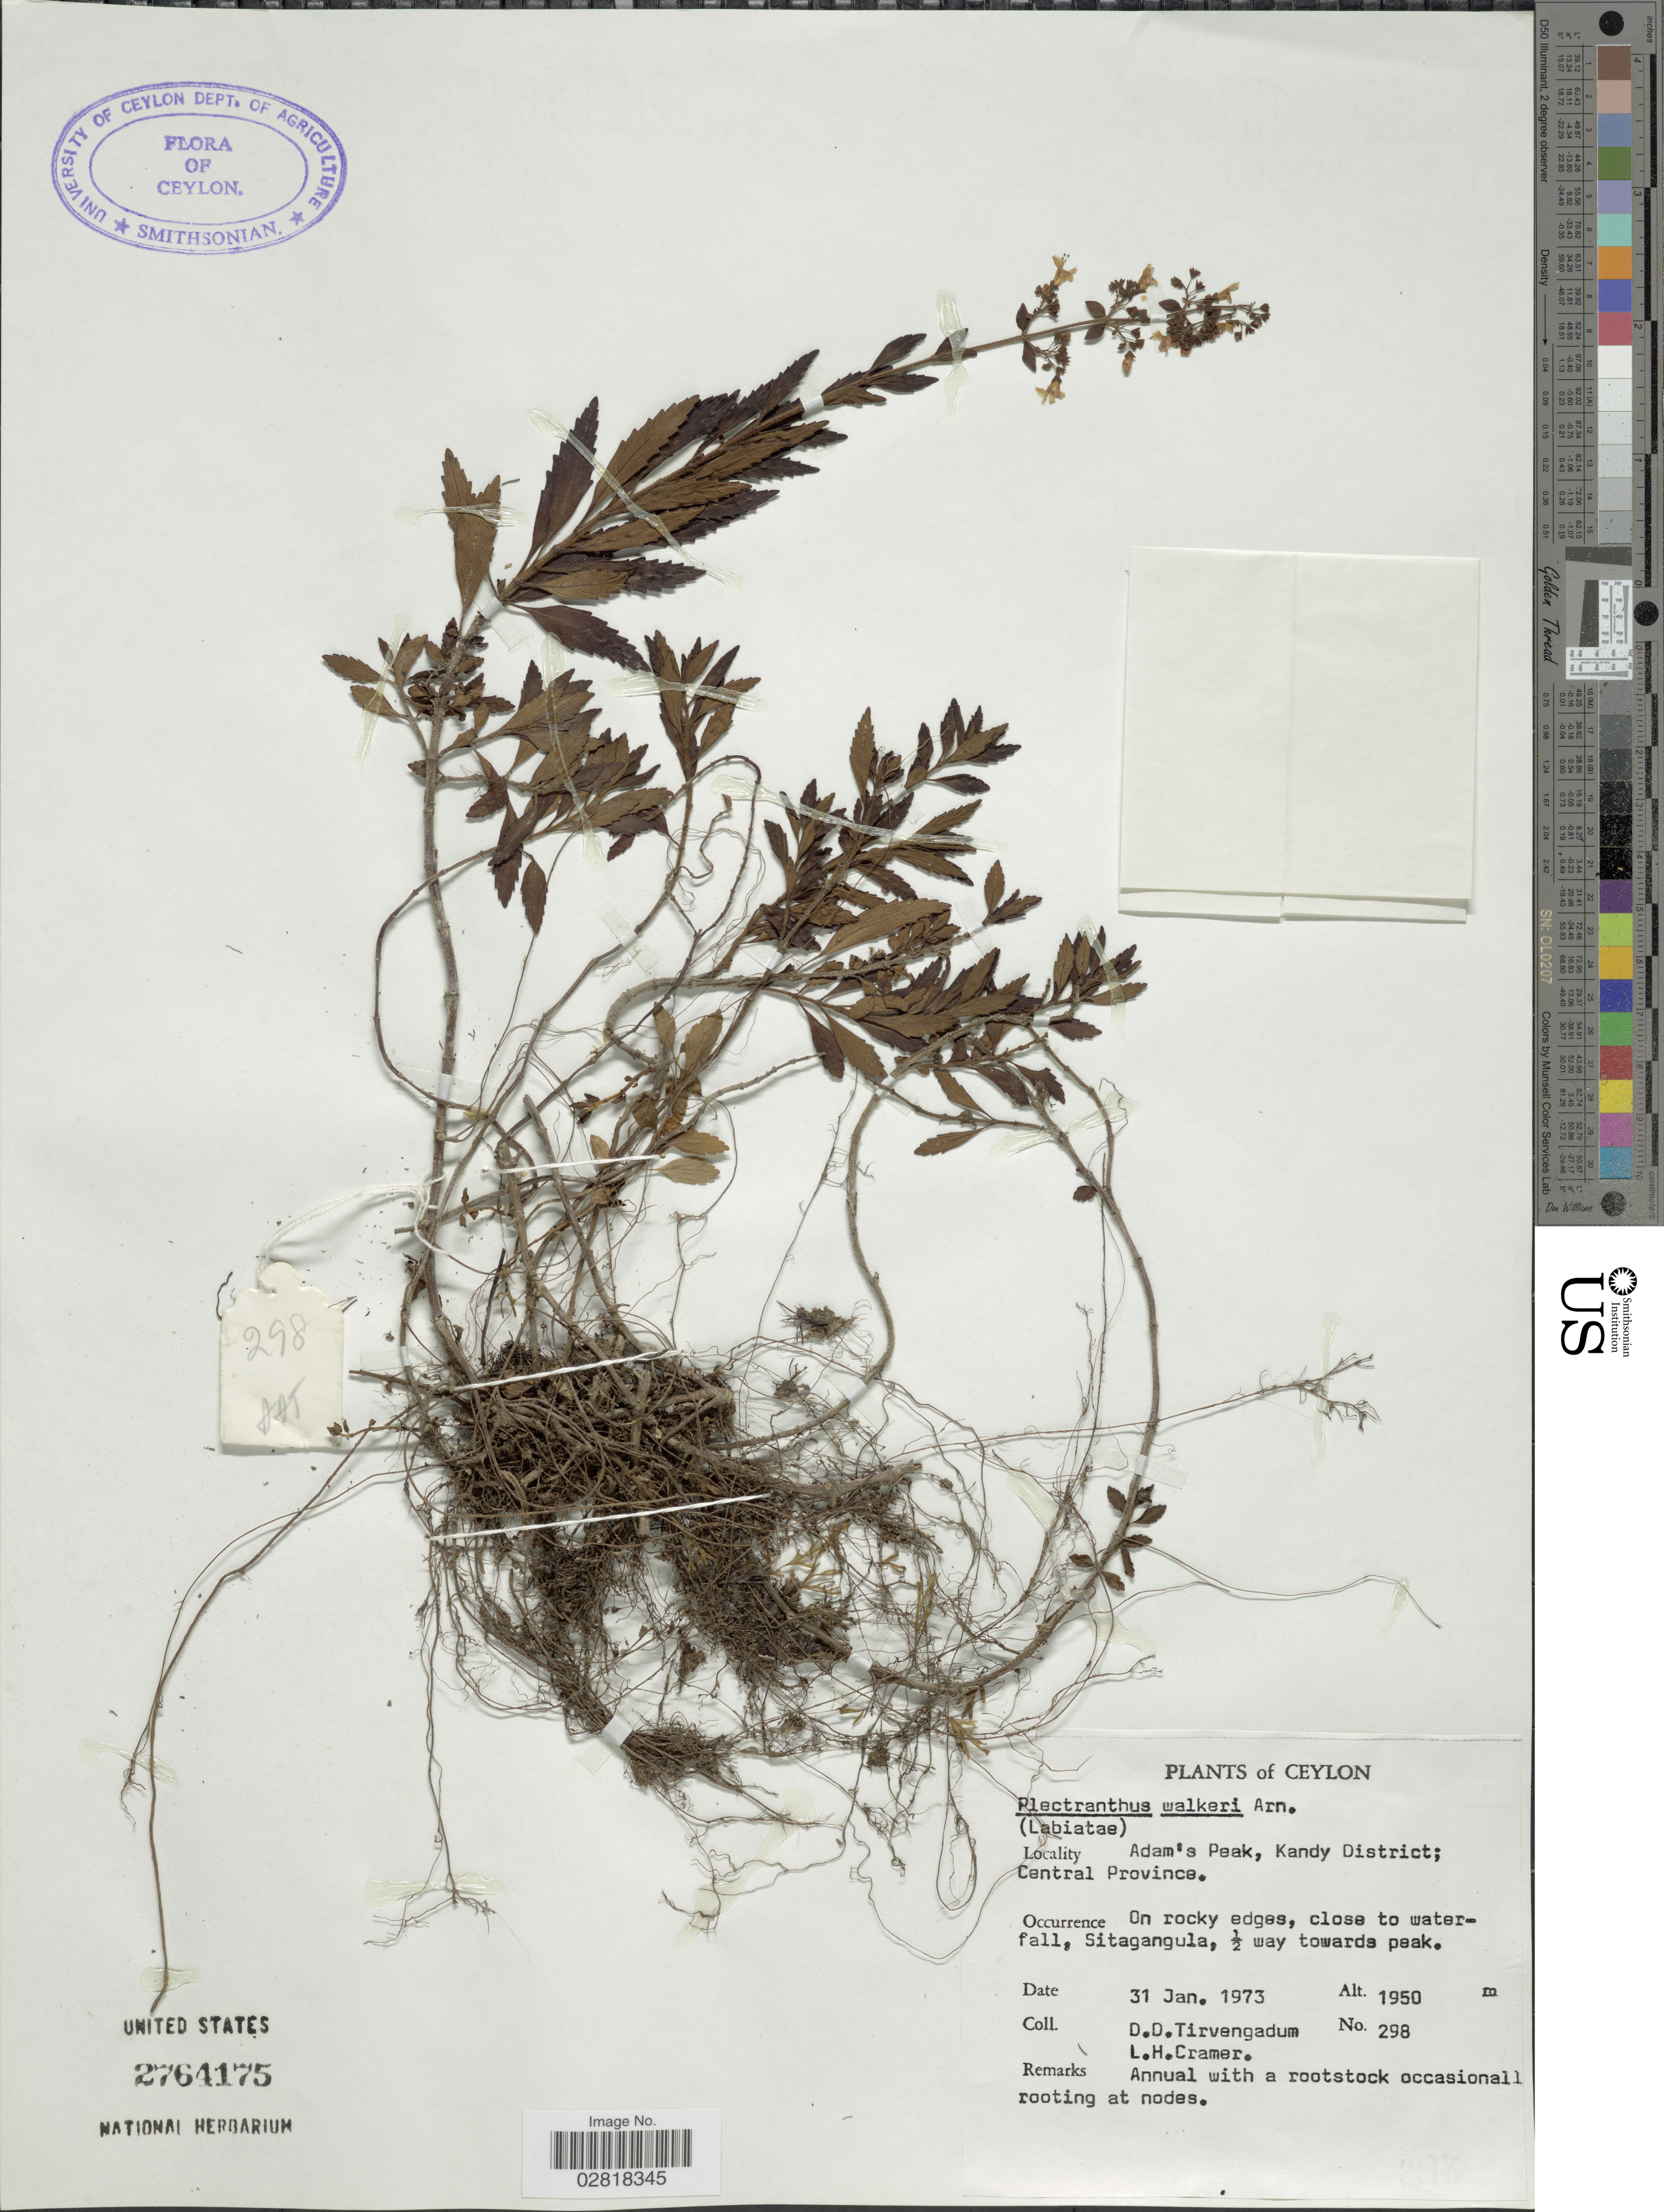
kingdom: Plantae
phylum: Tracheophyta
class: Magnoliopsida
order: Lamiales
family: Lamiaceae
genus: Plectranthus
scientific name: Plectranthus walkeri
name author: Arn.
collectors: D. Tirvengadum & L. H. Cramer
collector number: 298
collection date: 1973-01-31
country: Sri Lanka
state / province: Central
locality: Ceylon, Adam's Peak, Kandy District, Sitagang, ½ way towards peak.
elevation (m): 1950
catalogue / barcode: US 2764175